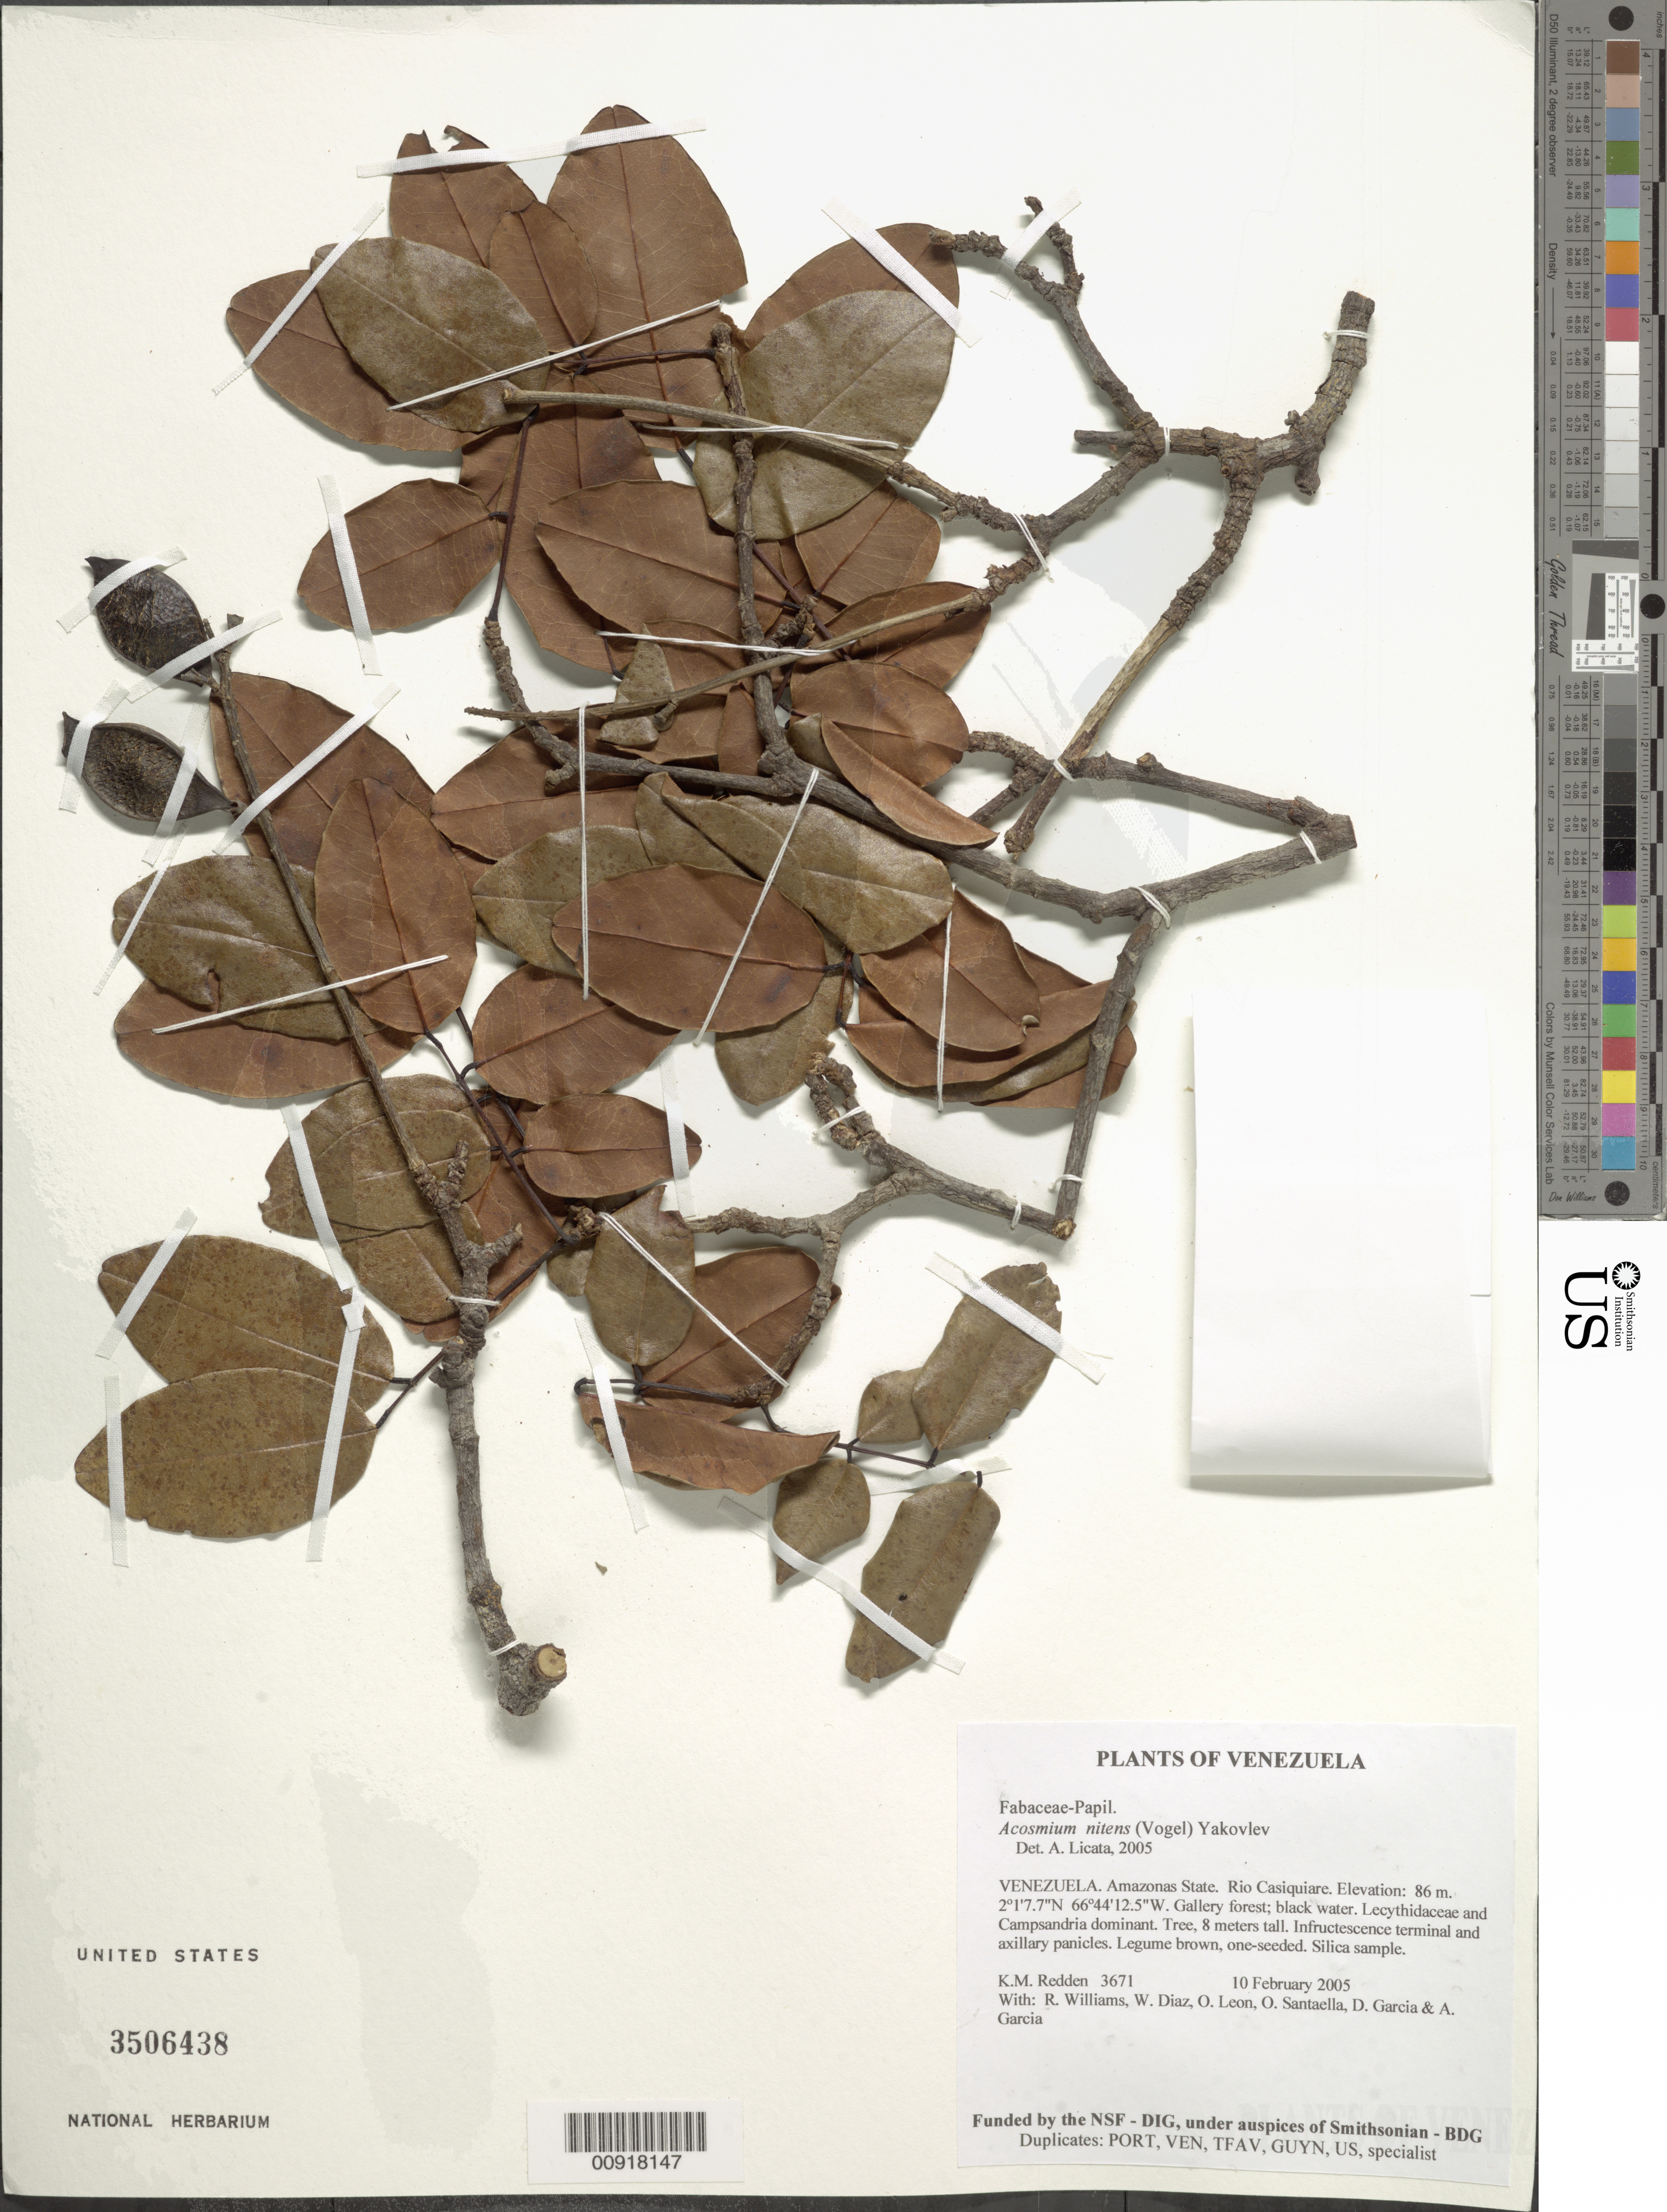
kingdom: Plantae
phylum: Tracheophyta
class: Magnoliopsida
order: Fabales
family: Fabaceae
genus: Acosmium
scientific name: Acosmium nitens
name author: (Vogel) Yakovlev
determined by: Licata, A., (PORT), Univ. Nac. Exp. de los Llanos Ezequiel Zamora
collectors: K. M. Redden, R. Williams, W. Díaz P., O. León, O. Santaella, D. Garcia & A. Garcia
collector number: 3671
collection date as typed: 10 February 2005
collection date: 2005-02-10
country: Venezuela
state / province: Amazonas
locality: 23 - Rio Casiquiare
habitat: Gallery forest; black water. Lecythidaceae and Campsiandra dominant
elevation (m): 86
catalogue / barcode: US 3506438